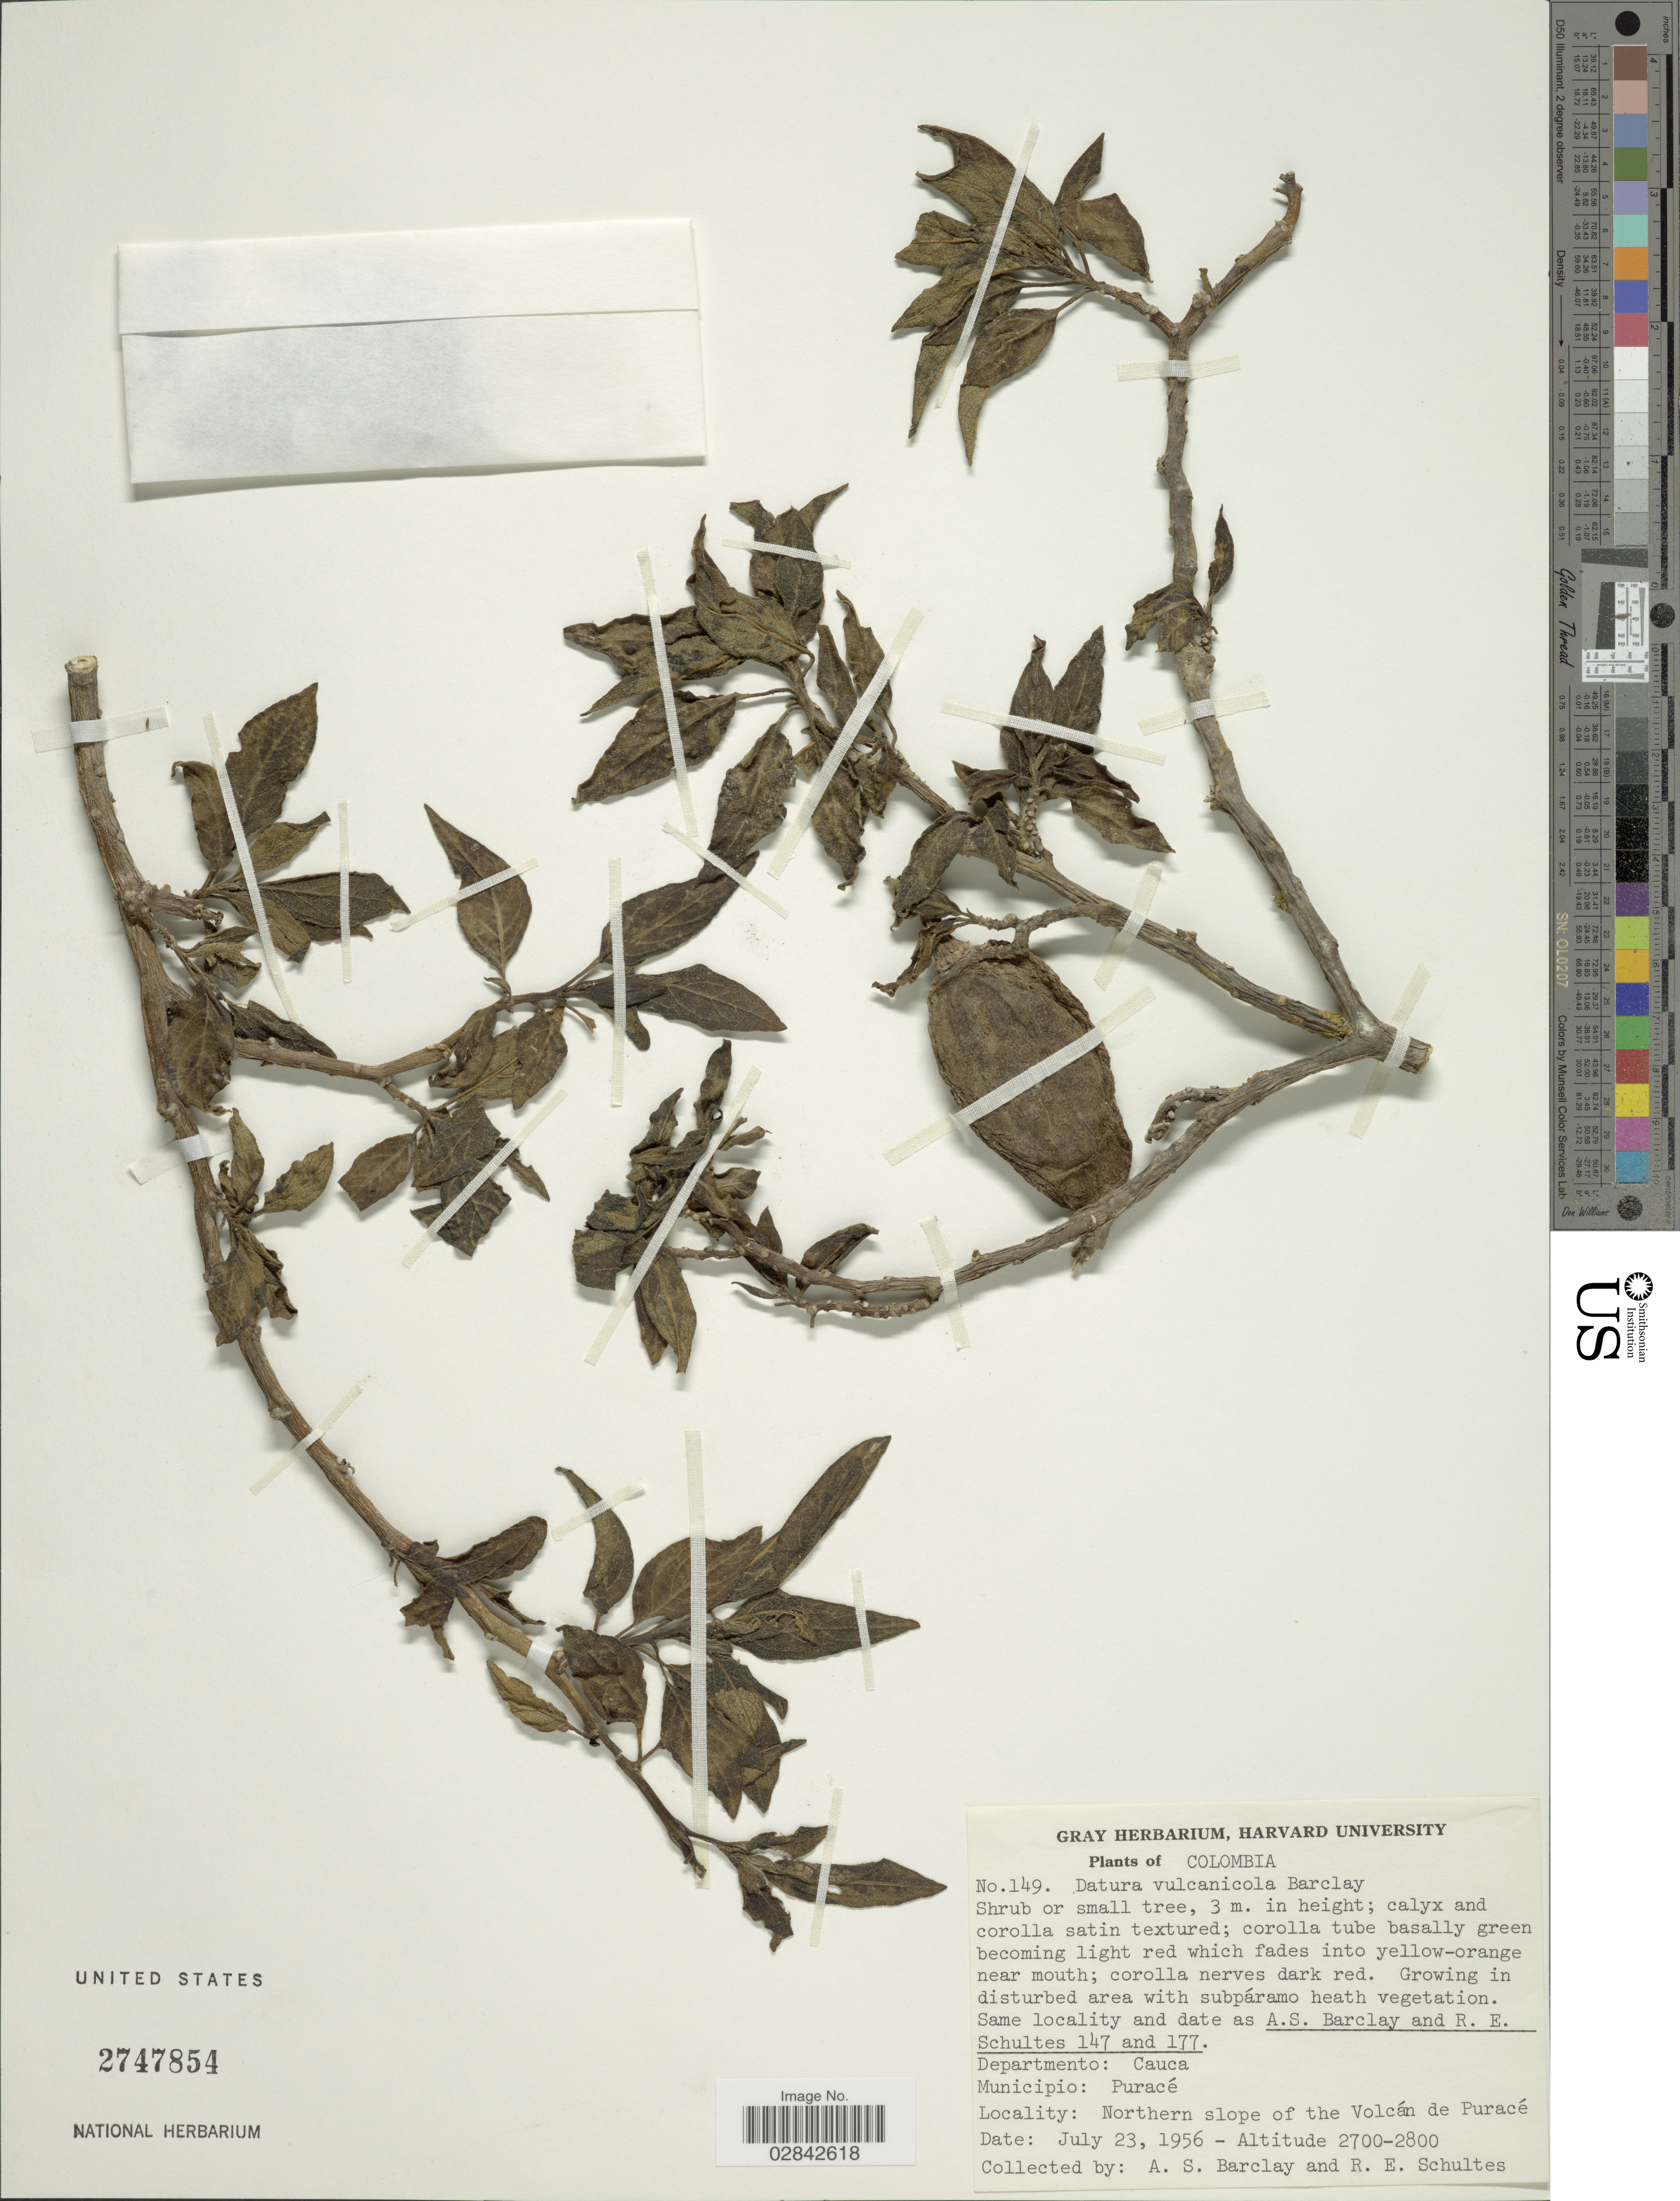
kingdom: Plantae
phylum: Tracheophyta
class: Magnoliopsida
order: Solanales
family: Solanaceae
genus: Brugmansia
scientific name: Brugmansia vulcanicola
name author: (A.S. Barclay) R.E. Schult.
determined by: (US) Smithsonian Institution - National Museum of Natural History - Department of Botany (UNITED STATES)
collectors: A. S. Barclay & R. E. Schultes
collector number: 149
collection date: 1956-07-23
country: Colombia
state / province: Cauca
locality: Departmento: Cauca, Municipio: Puracé. Northern slope of the Volcán de Puracé.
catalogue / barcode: US 2747854